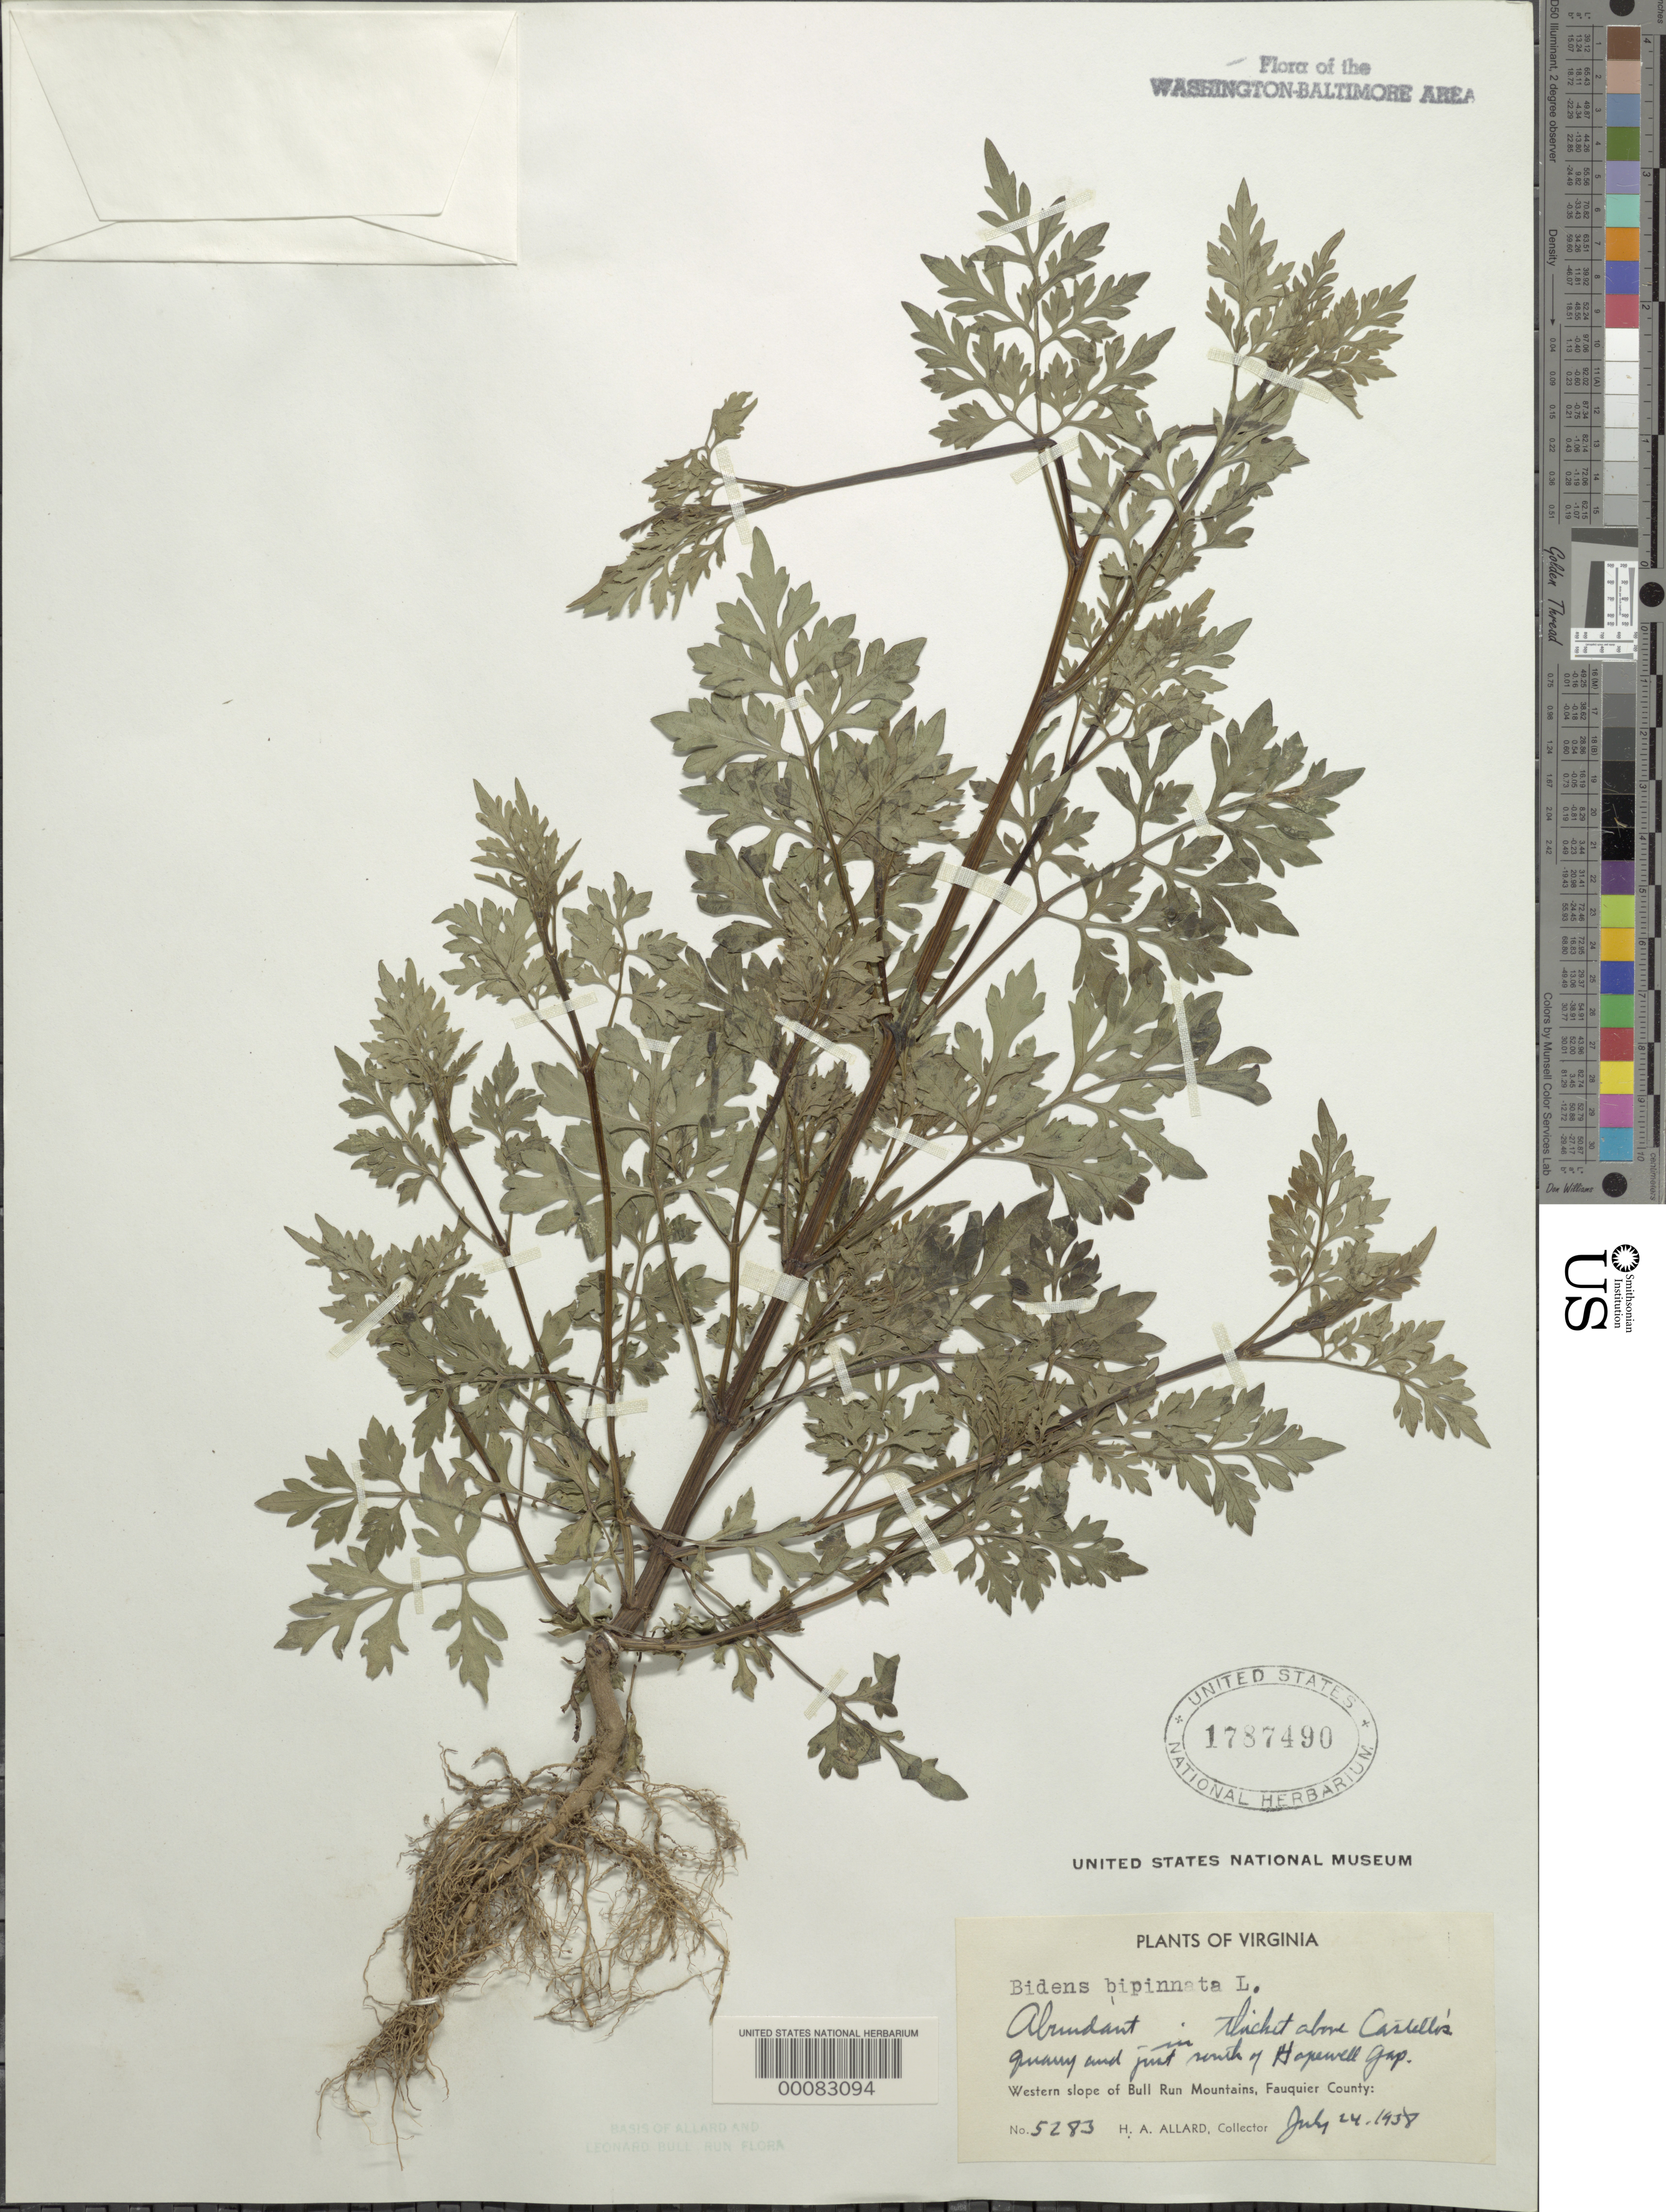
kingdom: Plantae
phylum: Tracheophyta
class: Magnoliopsida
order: Asterales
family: Asteraceae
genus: Bidens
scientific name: Bidens bipinnata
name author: L.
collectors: H. A. Allard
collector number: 5283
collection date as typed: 24 Jul 1938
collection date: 1938-07-24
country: United States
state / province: Virginia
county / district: Fauquier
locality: South of Hopewell Gap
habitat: Thicket abundant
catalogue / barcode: US 1787490